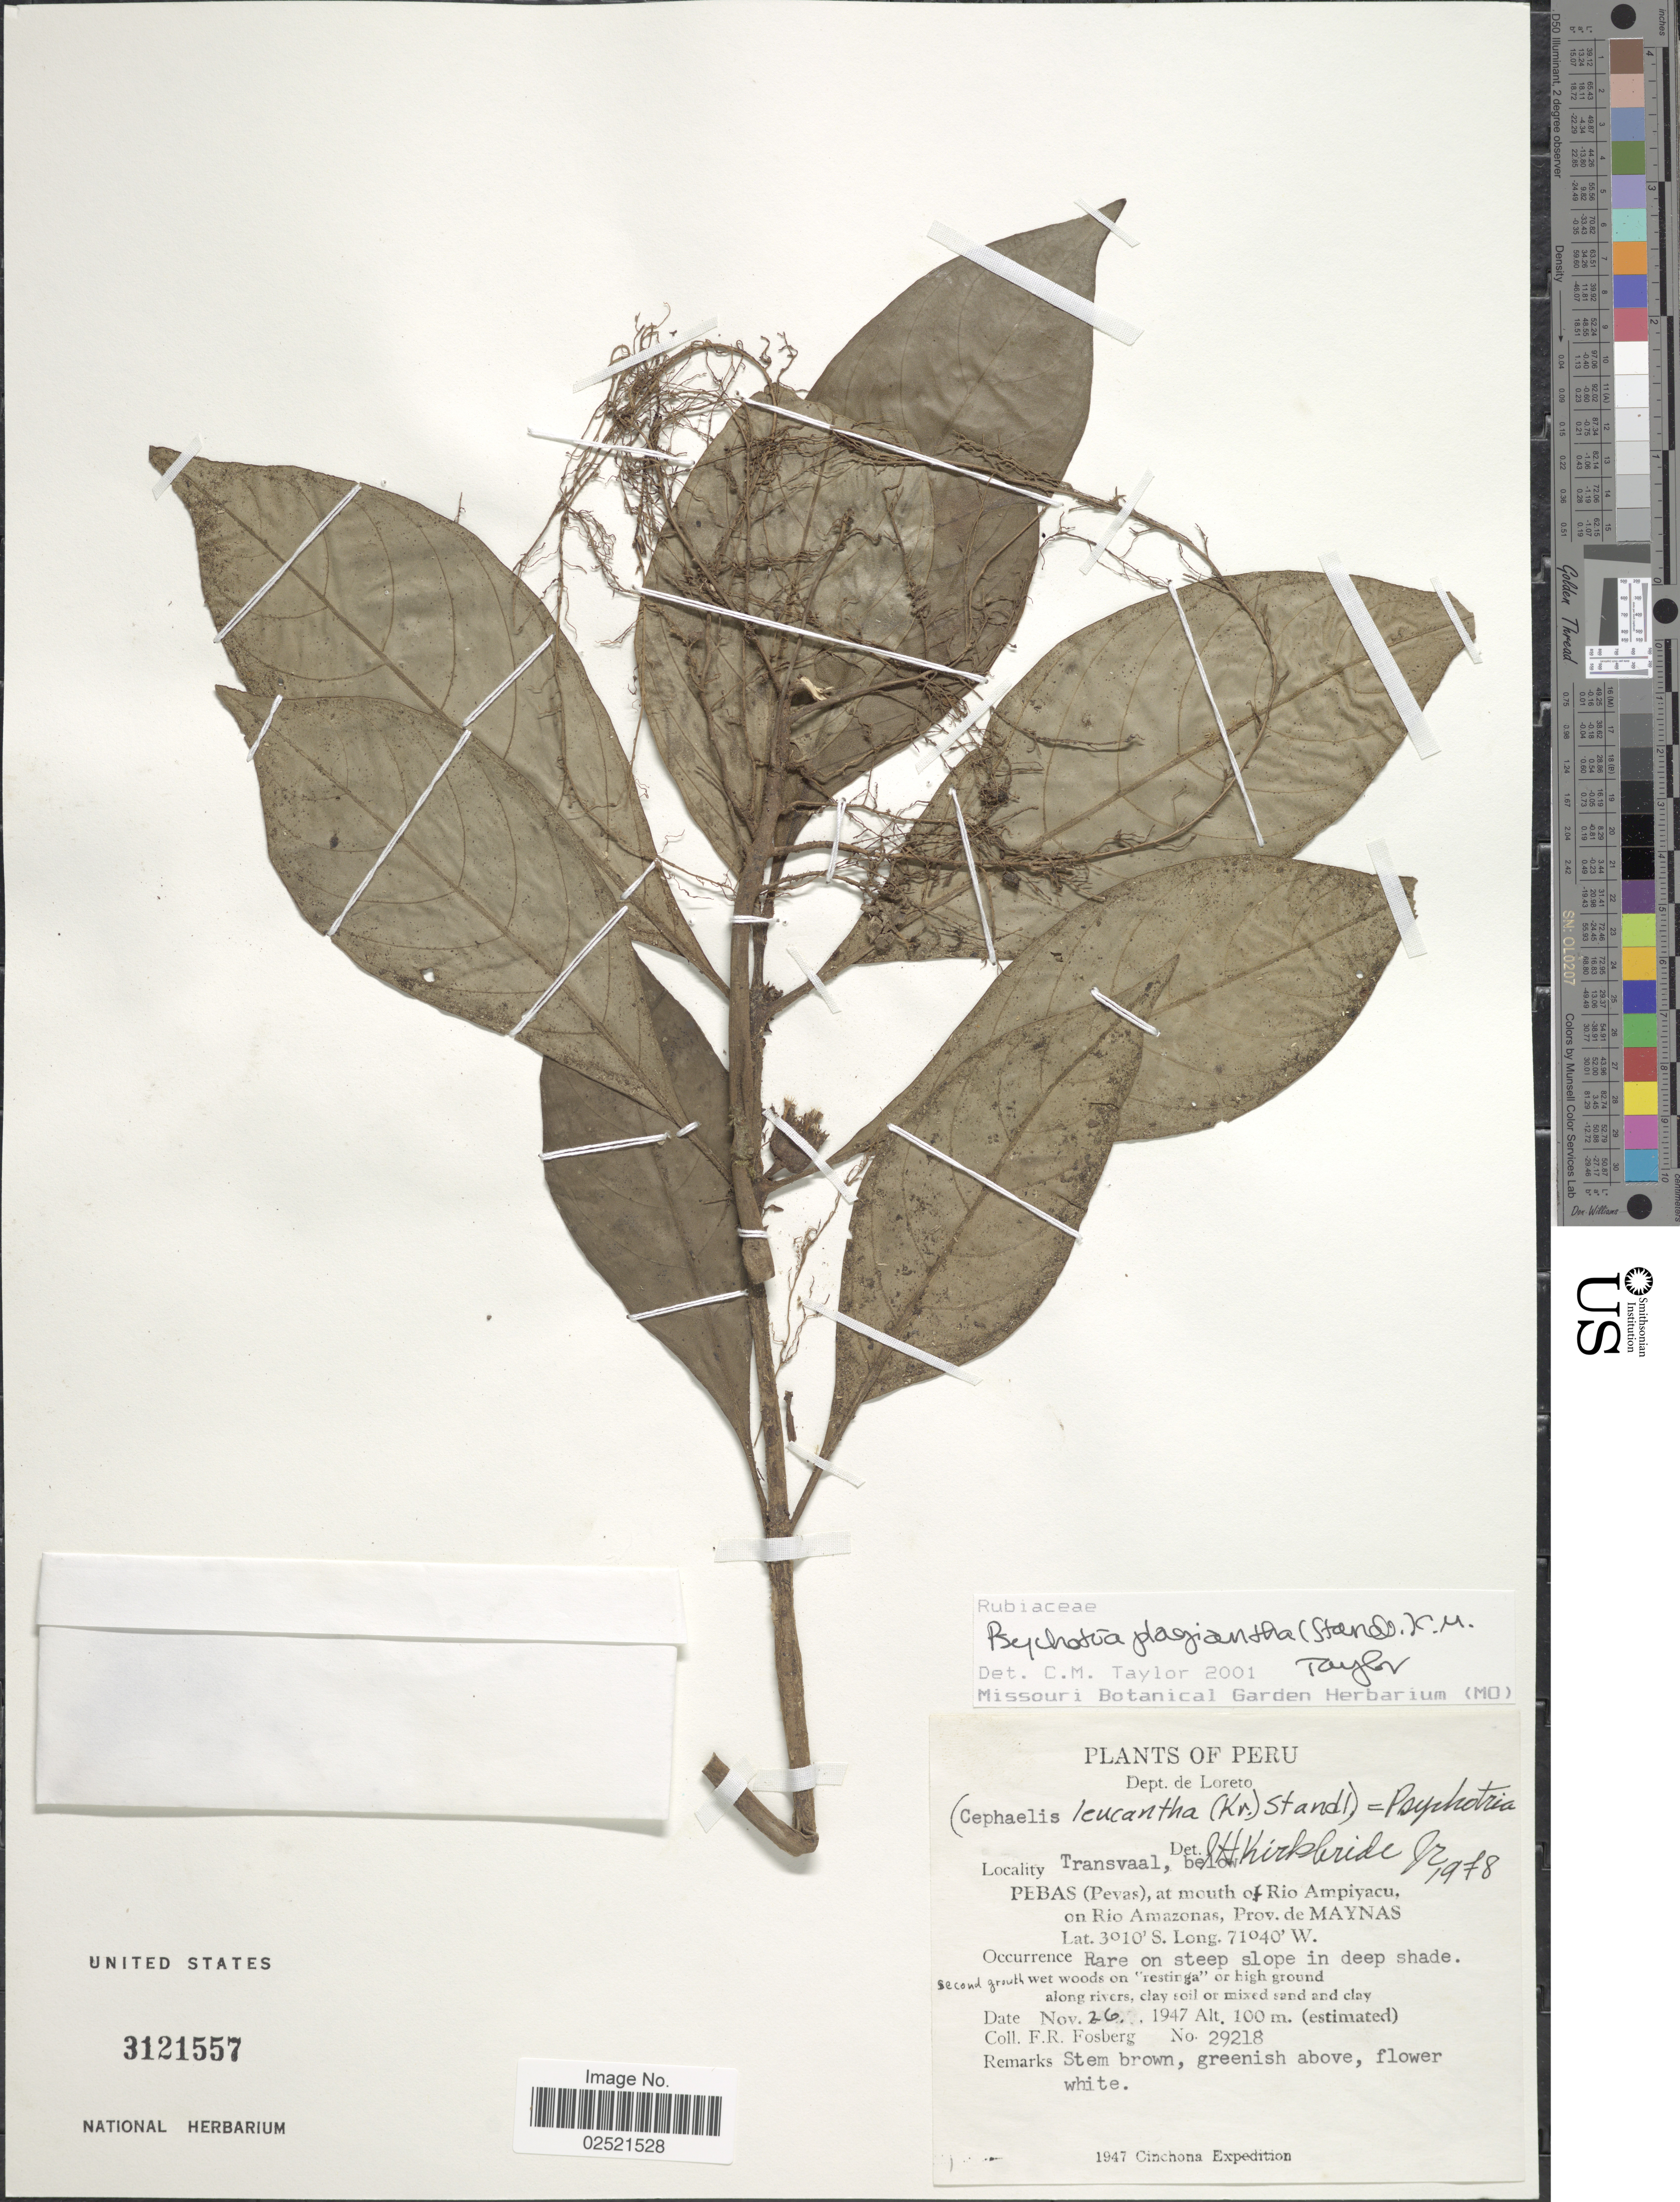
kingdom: Plantae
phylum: Tracheophyta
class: Magnoliopsida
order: Gentianales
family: Rubiaceae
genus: Psychotria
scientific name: Psychotria plagiantha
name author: (Standl.) C.M. Taylor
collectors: F. R. Fosberg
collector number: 29218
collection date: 1947-11-26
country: Peru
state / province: Loreto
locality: On steep slope in deep shade. Transvaal, below Pebas (Pevas), at mouth of Rio Ampiyacu, on Rio Amazonas, Prov. de Maynas.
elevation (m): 100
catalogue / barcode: US 3121557